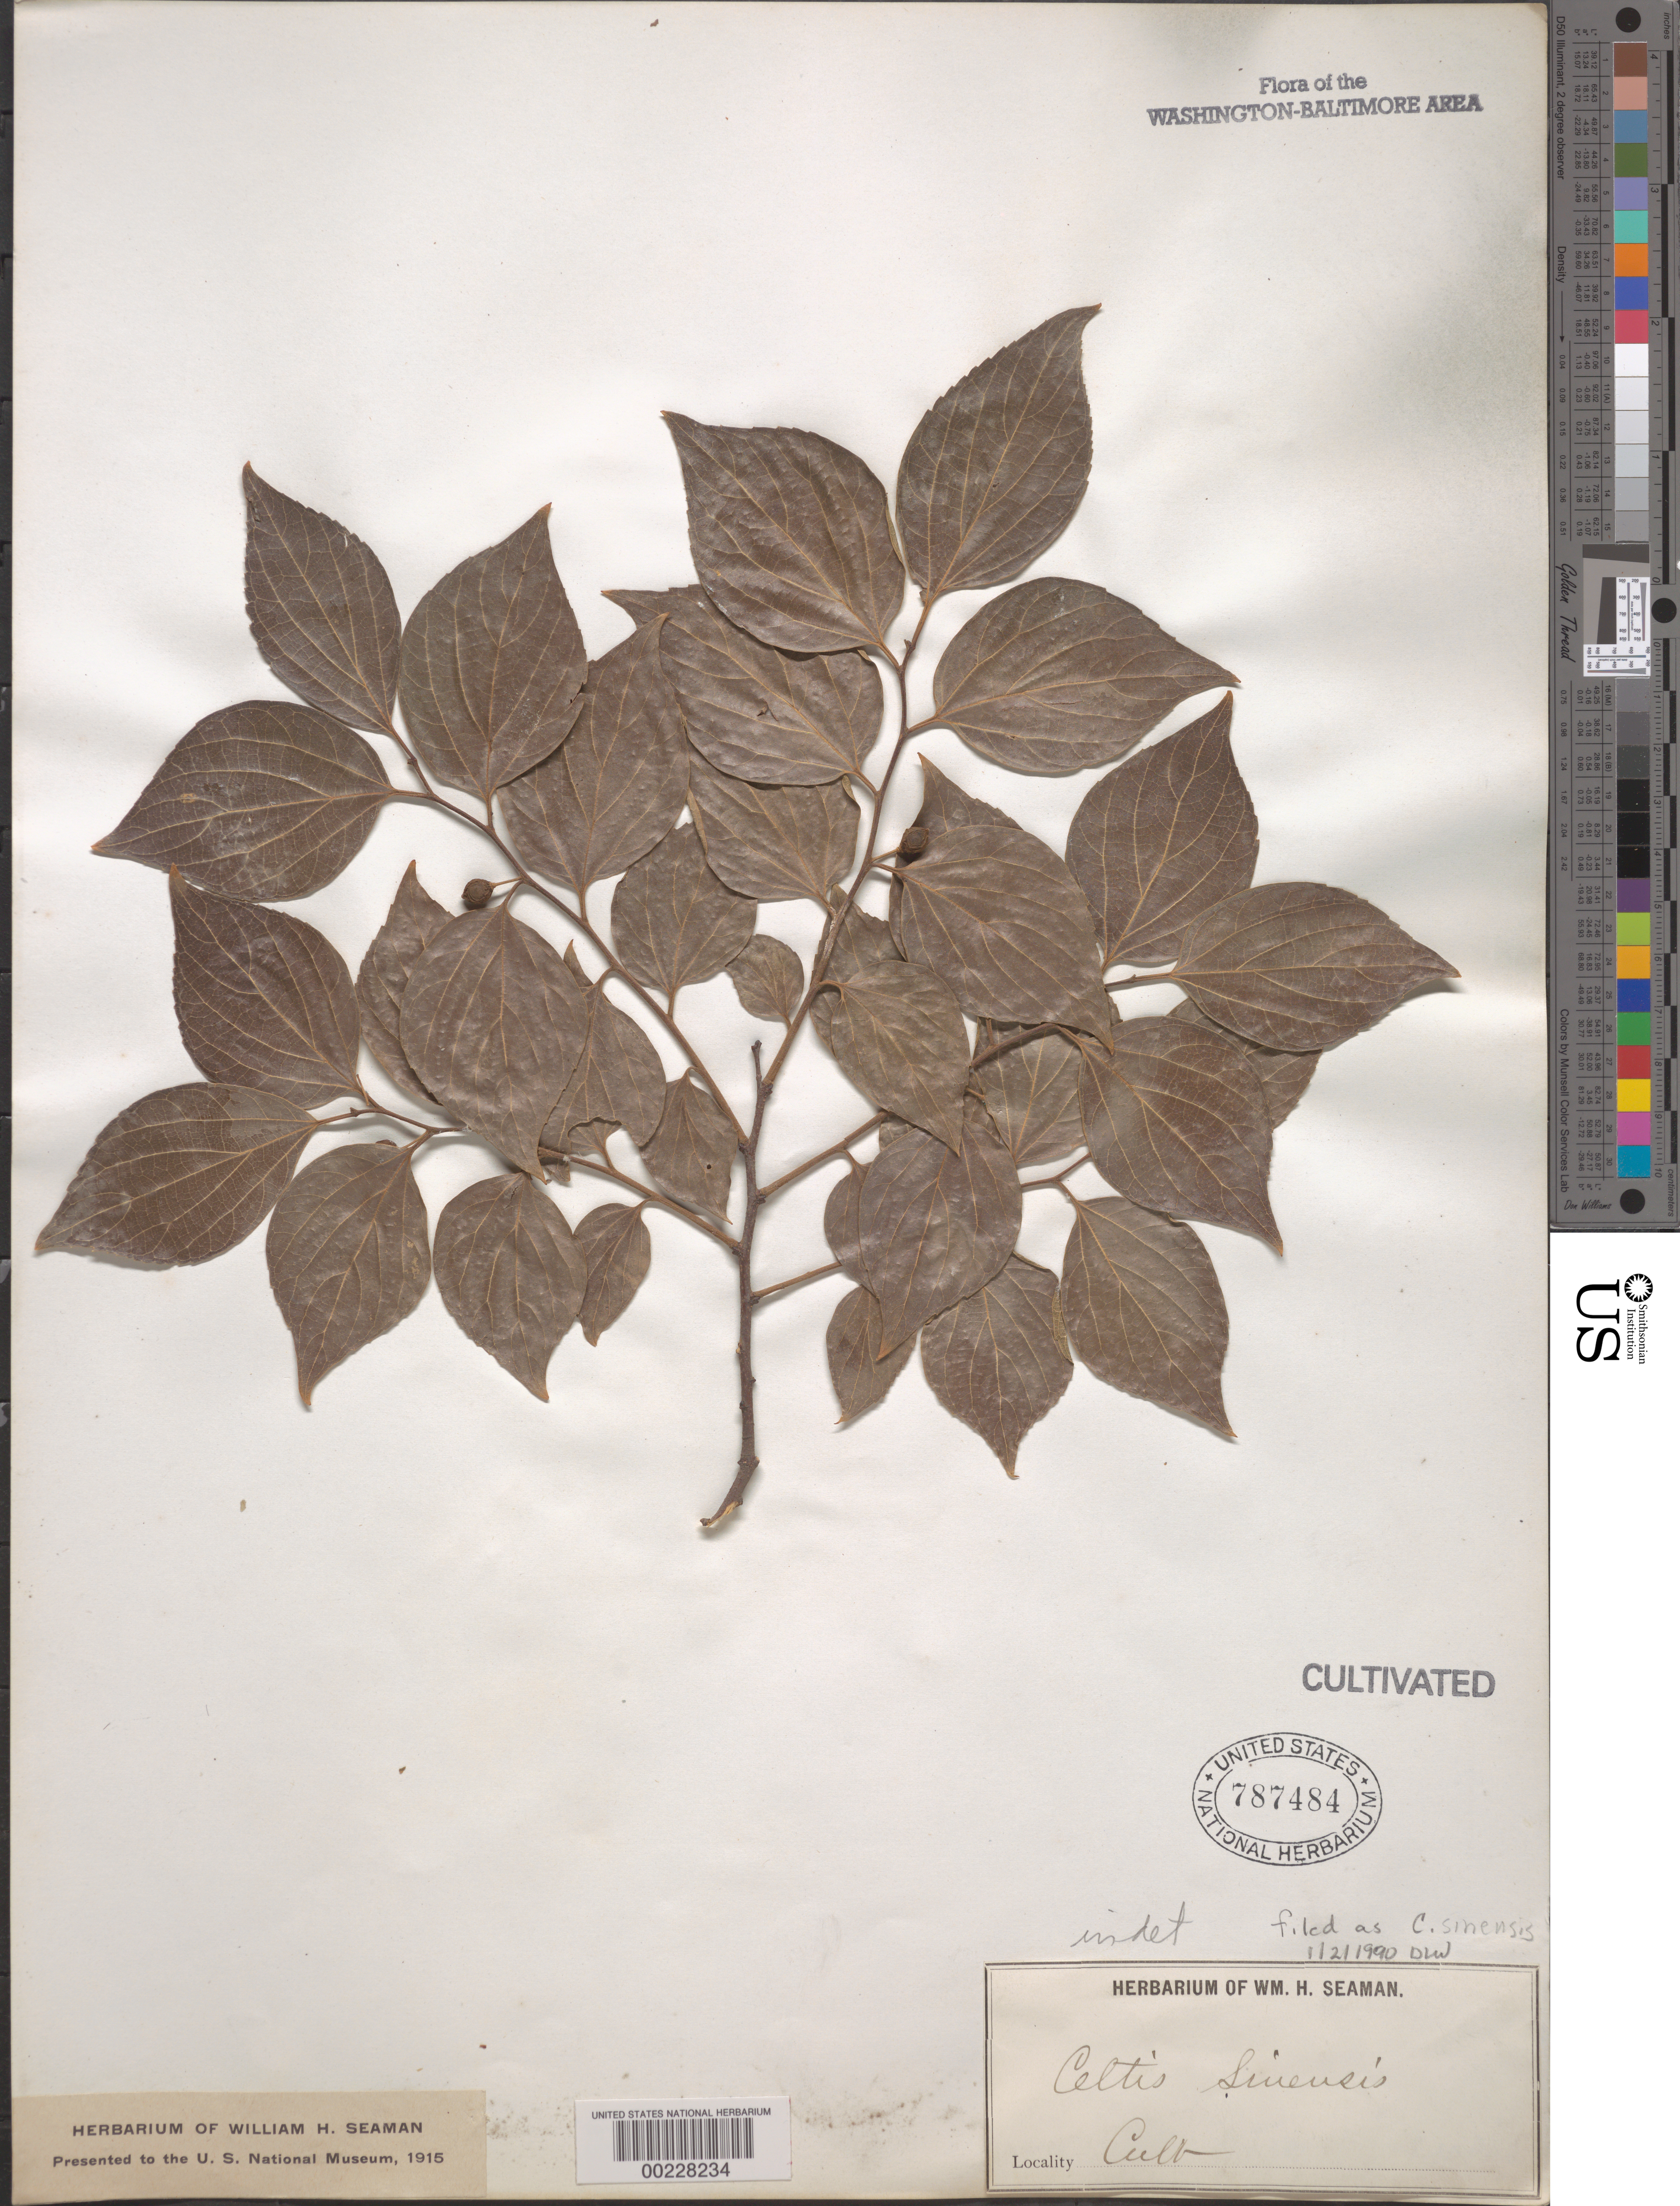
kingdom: Plantae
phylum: Tracheophyta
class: Magnoliopsida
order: Rosales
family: Cannabaceae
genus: Celtis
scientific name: Celtis sinensis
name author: Pers.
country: United States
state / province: District of Columbia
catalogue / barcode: US 787484